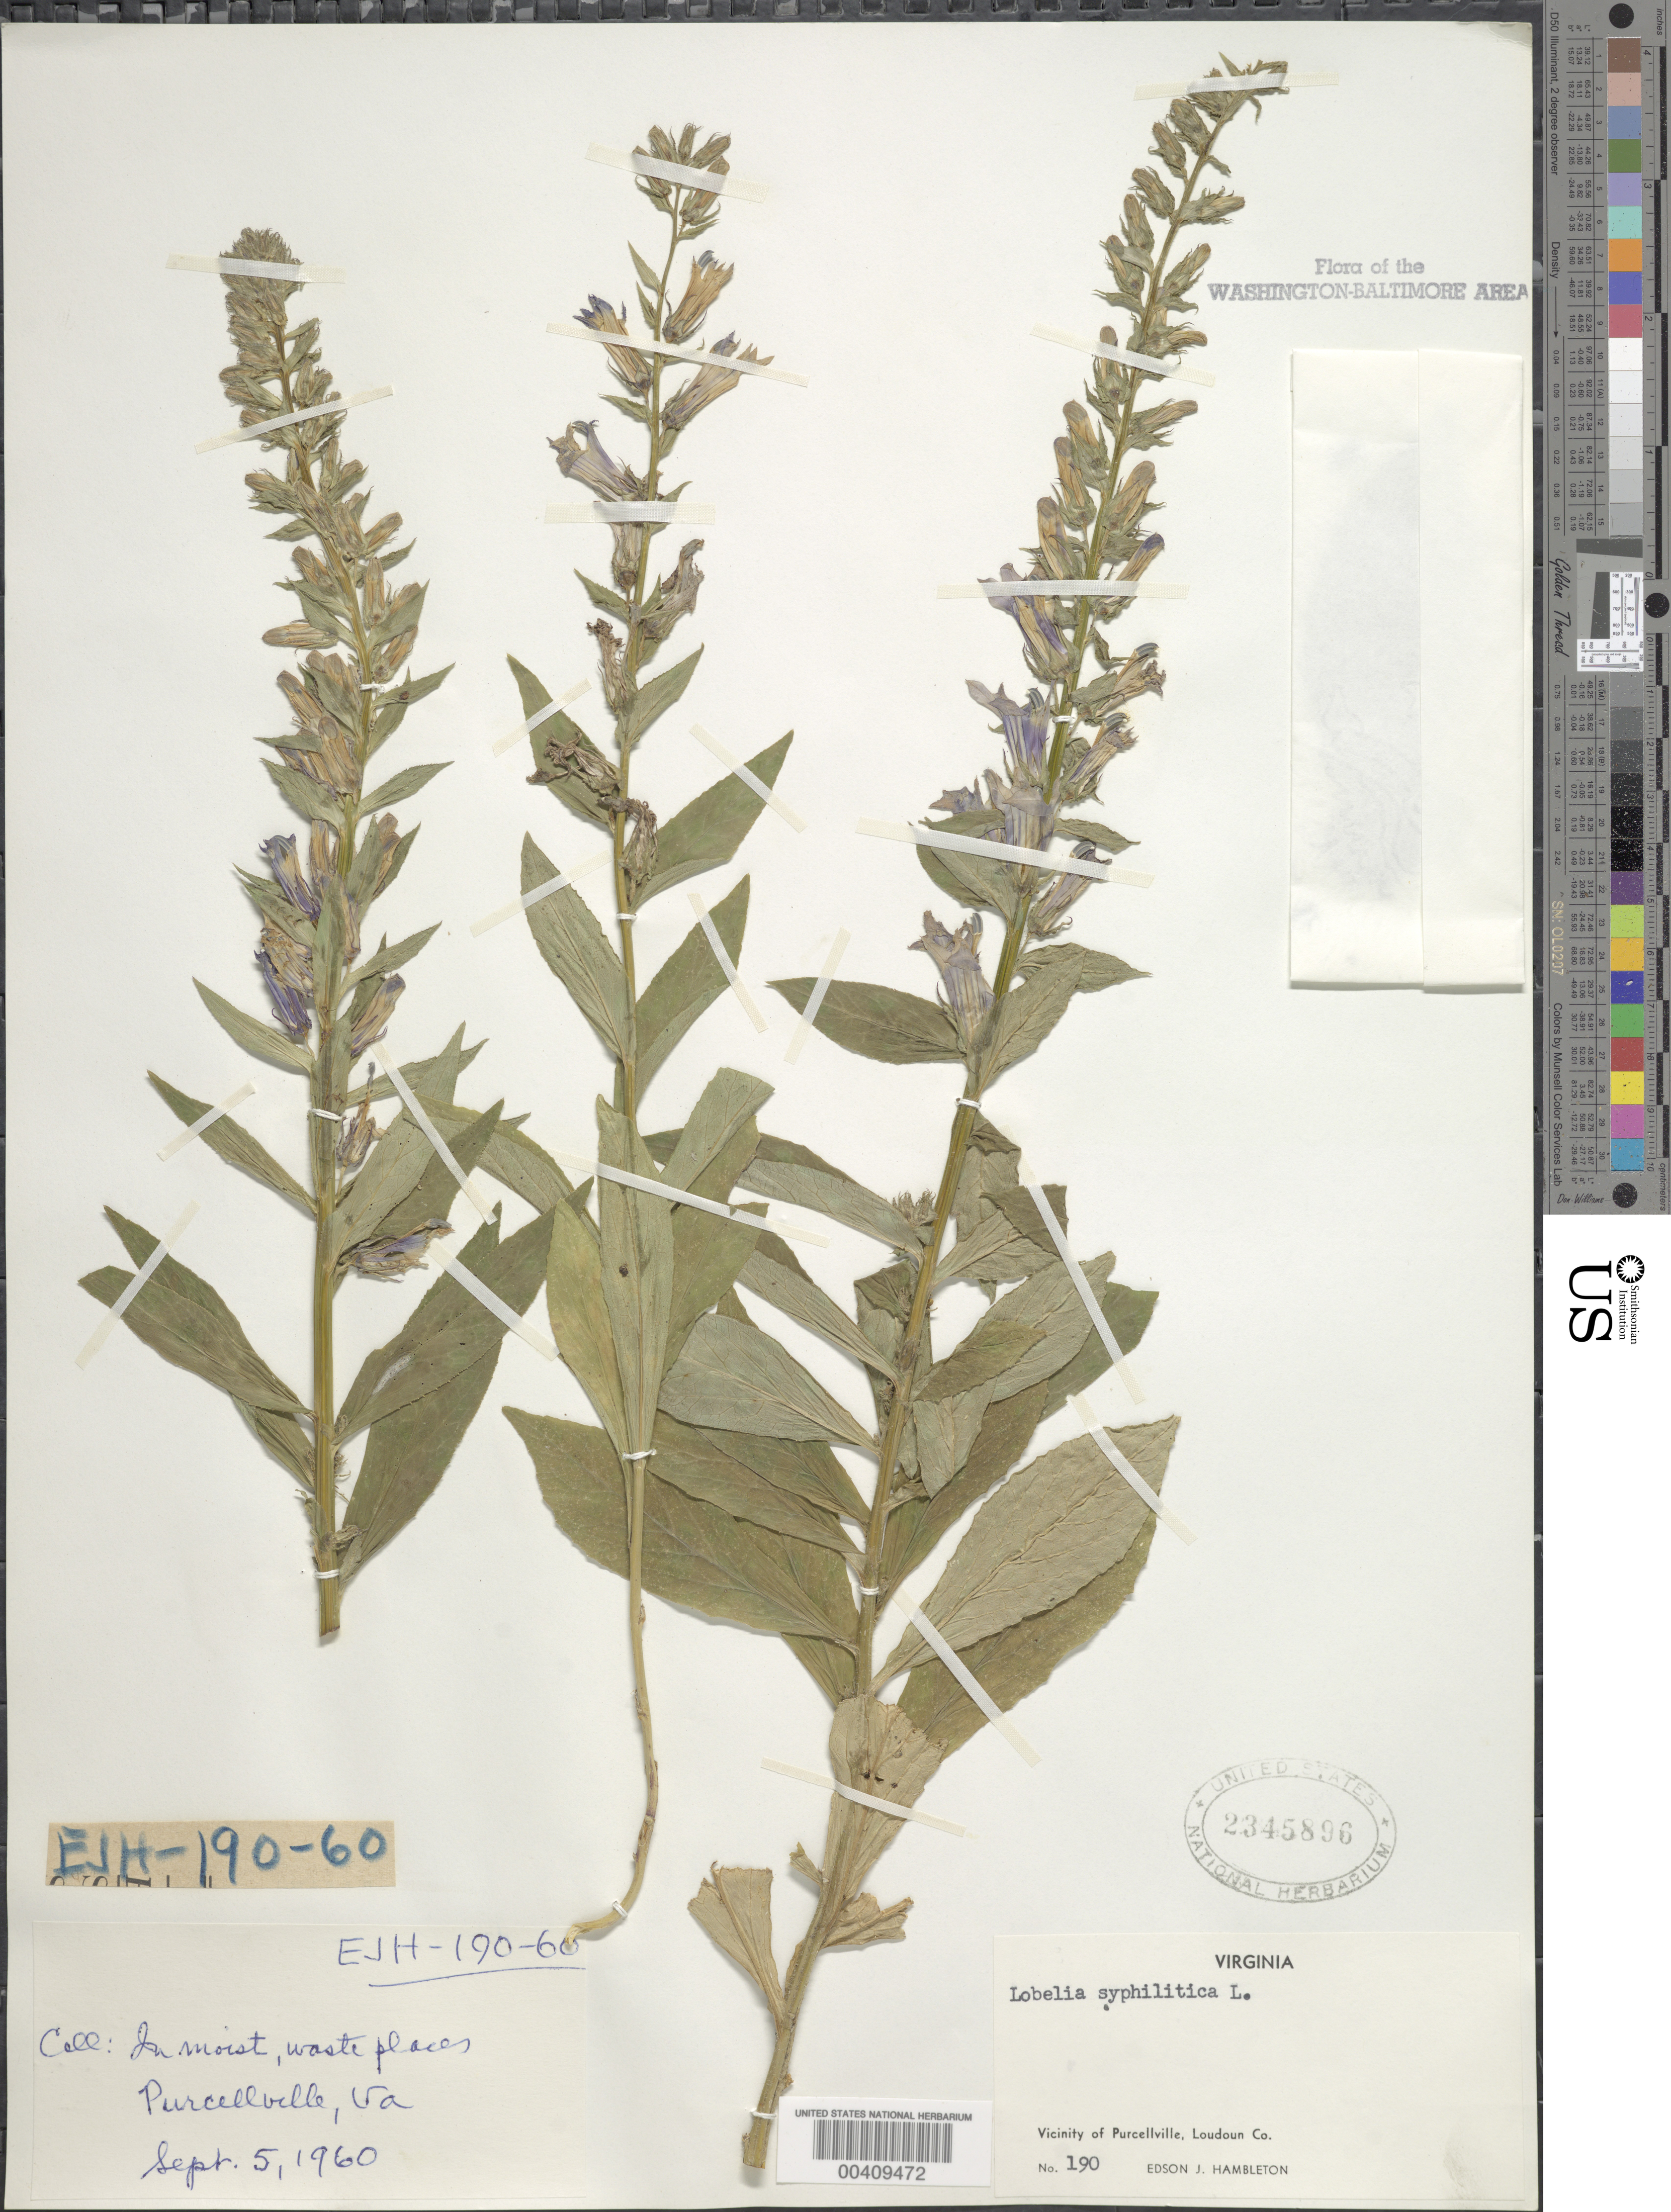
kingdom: Plantae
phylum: Tracheophyta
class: Magnoliopsida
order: Asterales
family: Campanulaceae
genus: Lobelia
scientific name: Lobelia siphilitica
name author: L.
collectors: E. Hambleton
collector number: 190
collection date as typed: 05 Sep 1960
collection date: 1960-09-05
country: United States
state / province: Virginia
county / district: Loudoun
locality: Vicinity of Purcellville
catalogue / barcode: US 2345896